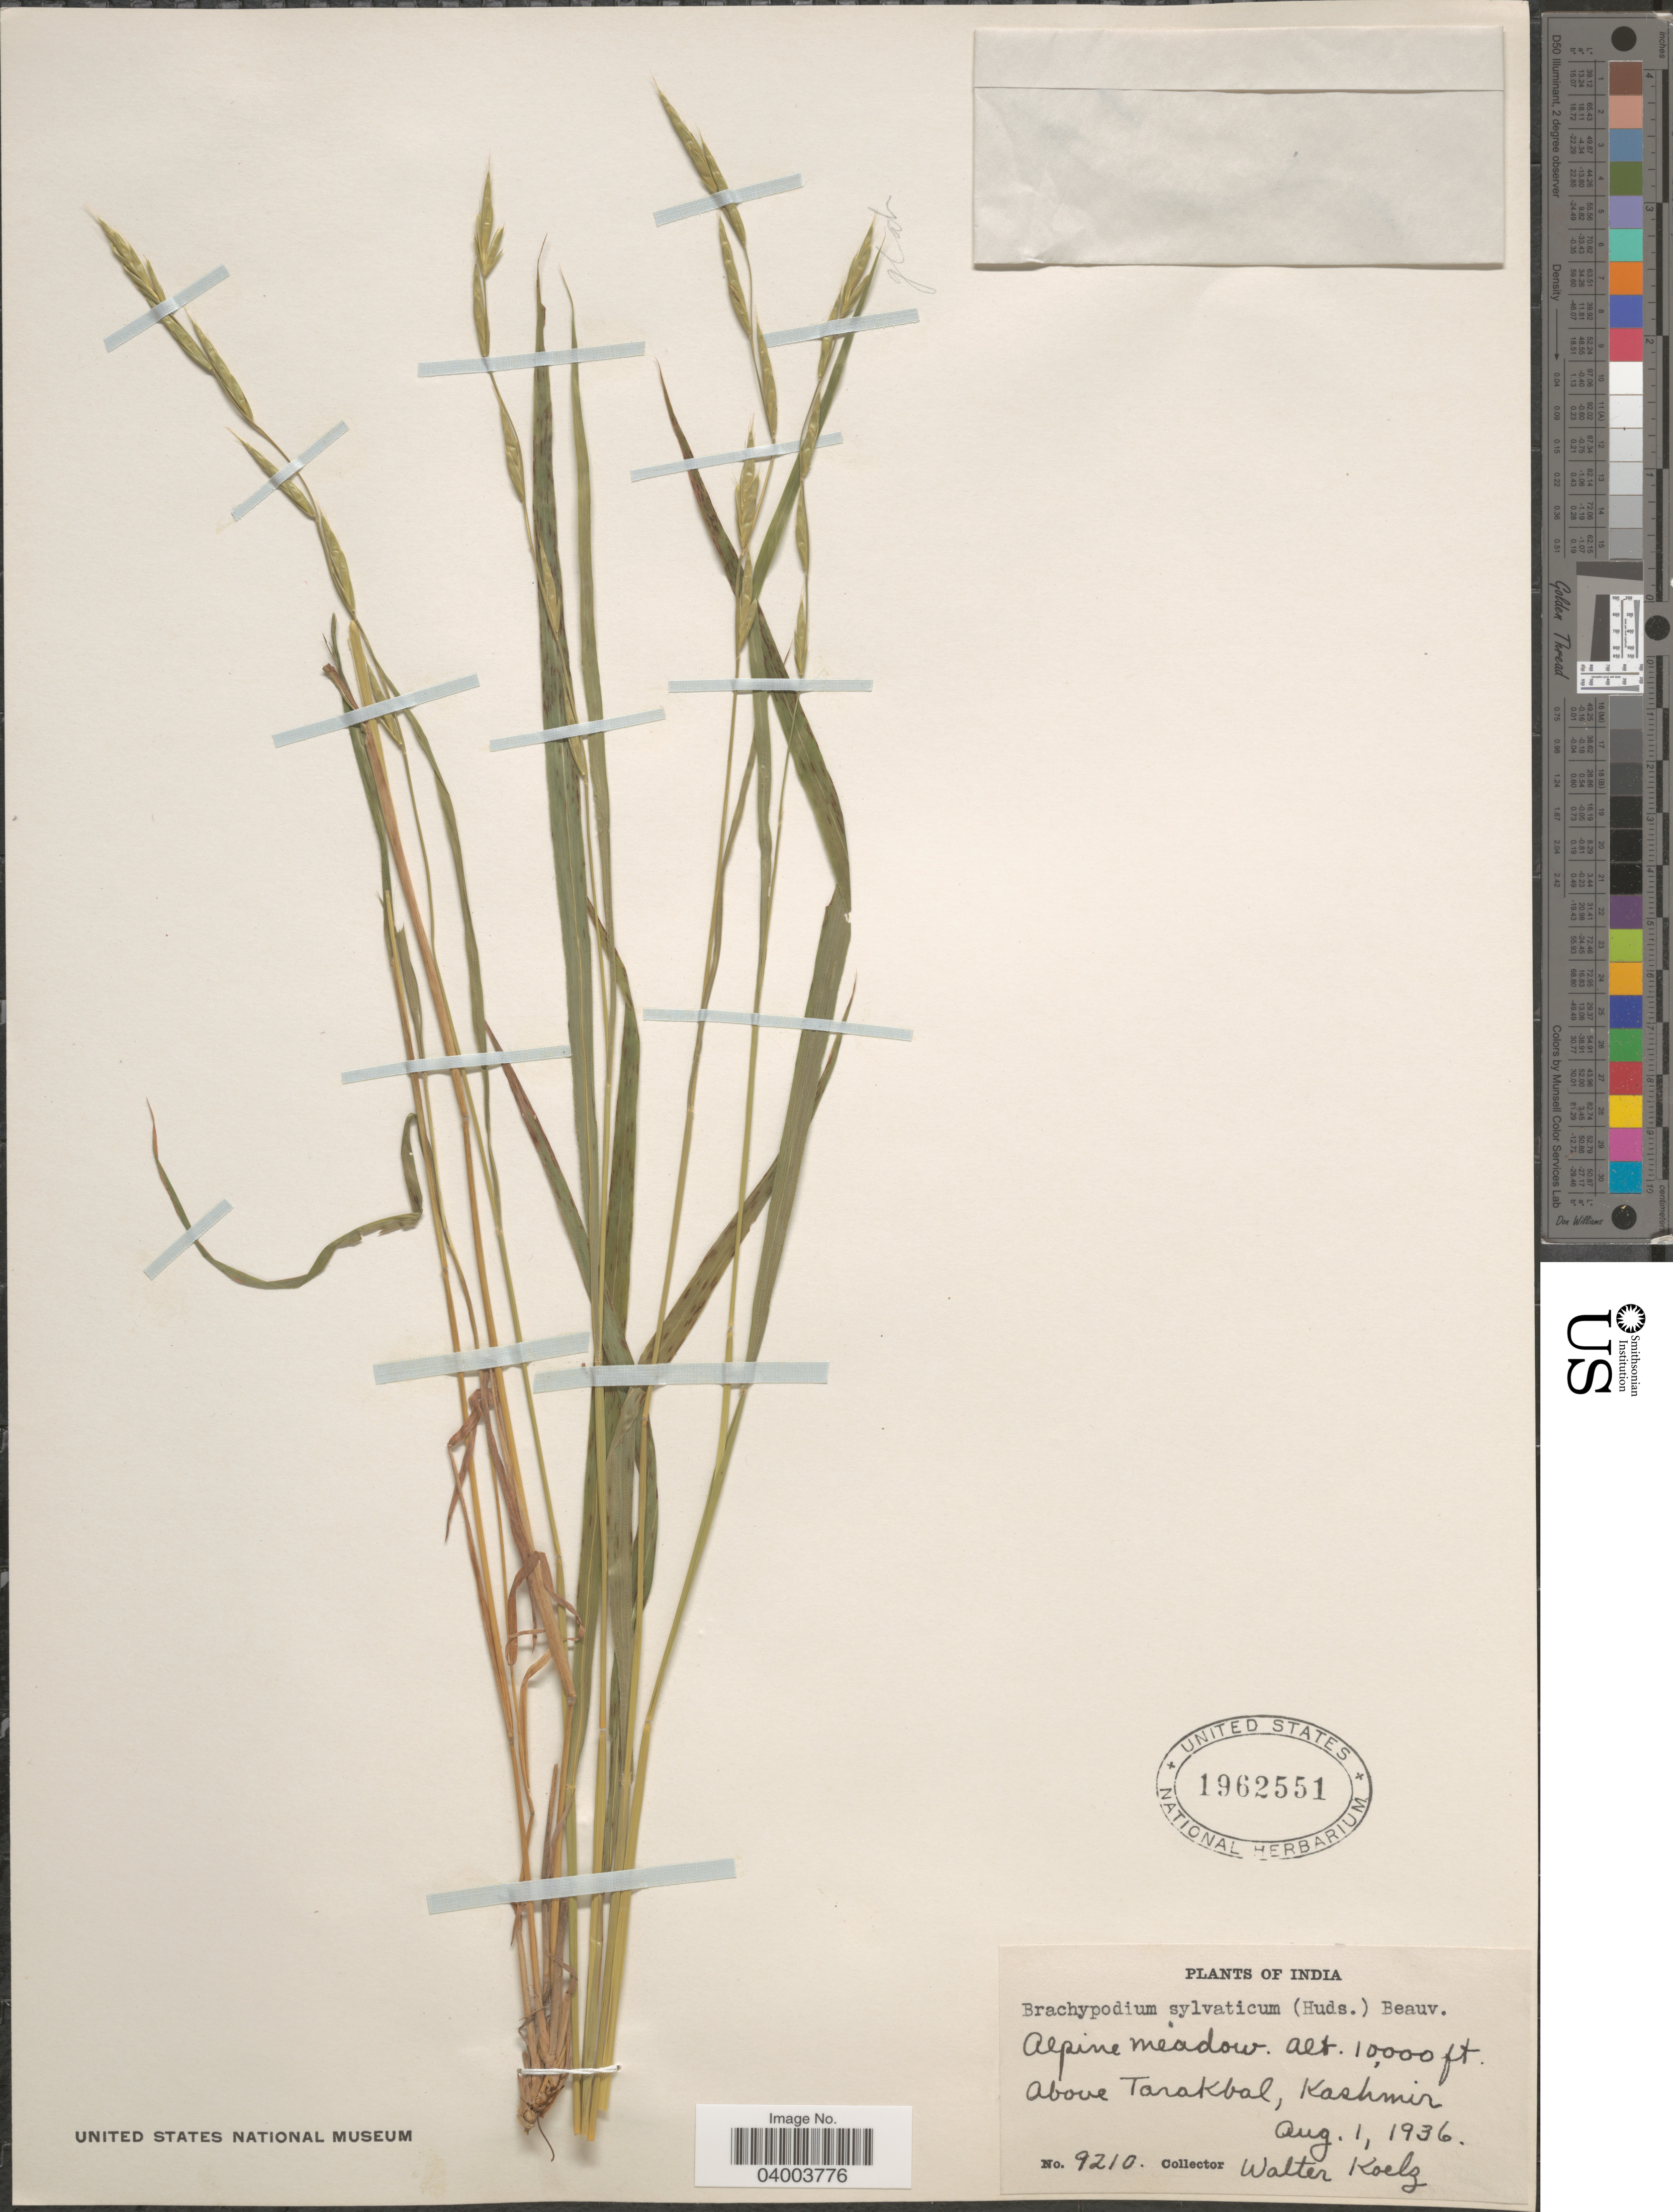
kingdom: Plantae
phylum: Tracheophyta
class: Liliopsida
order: Poales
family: Poaceae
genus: Brachypodium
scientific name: Brachypodium sylvaticum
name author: (Huds.) P. Beauv.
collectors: W. N. Koelz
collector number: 9210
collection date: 1936-08-01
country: India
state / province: Jammu and Kashmir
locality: Alpine meadow. Above Tarakbal, Kashmir.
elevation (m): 3048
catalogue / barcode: US 1962551